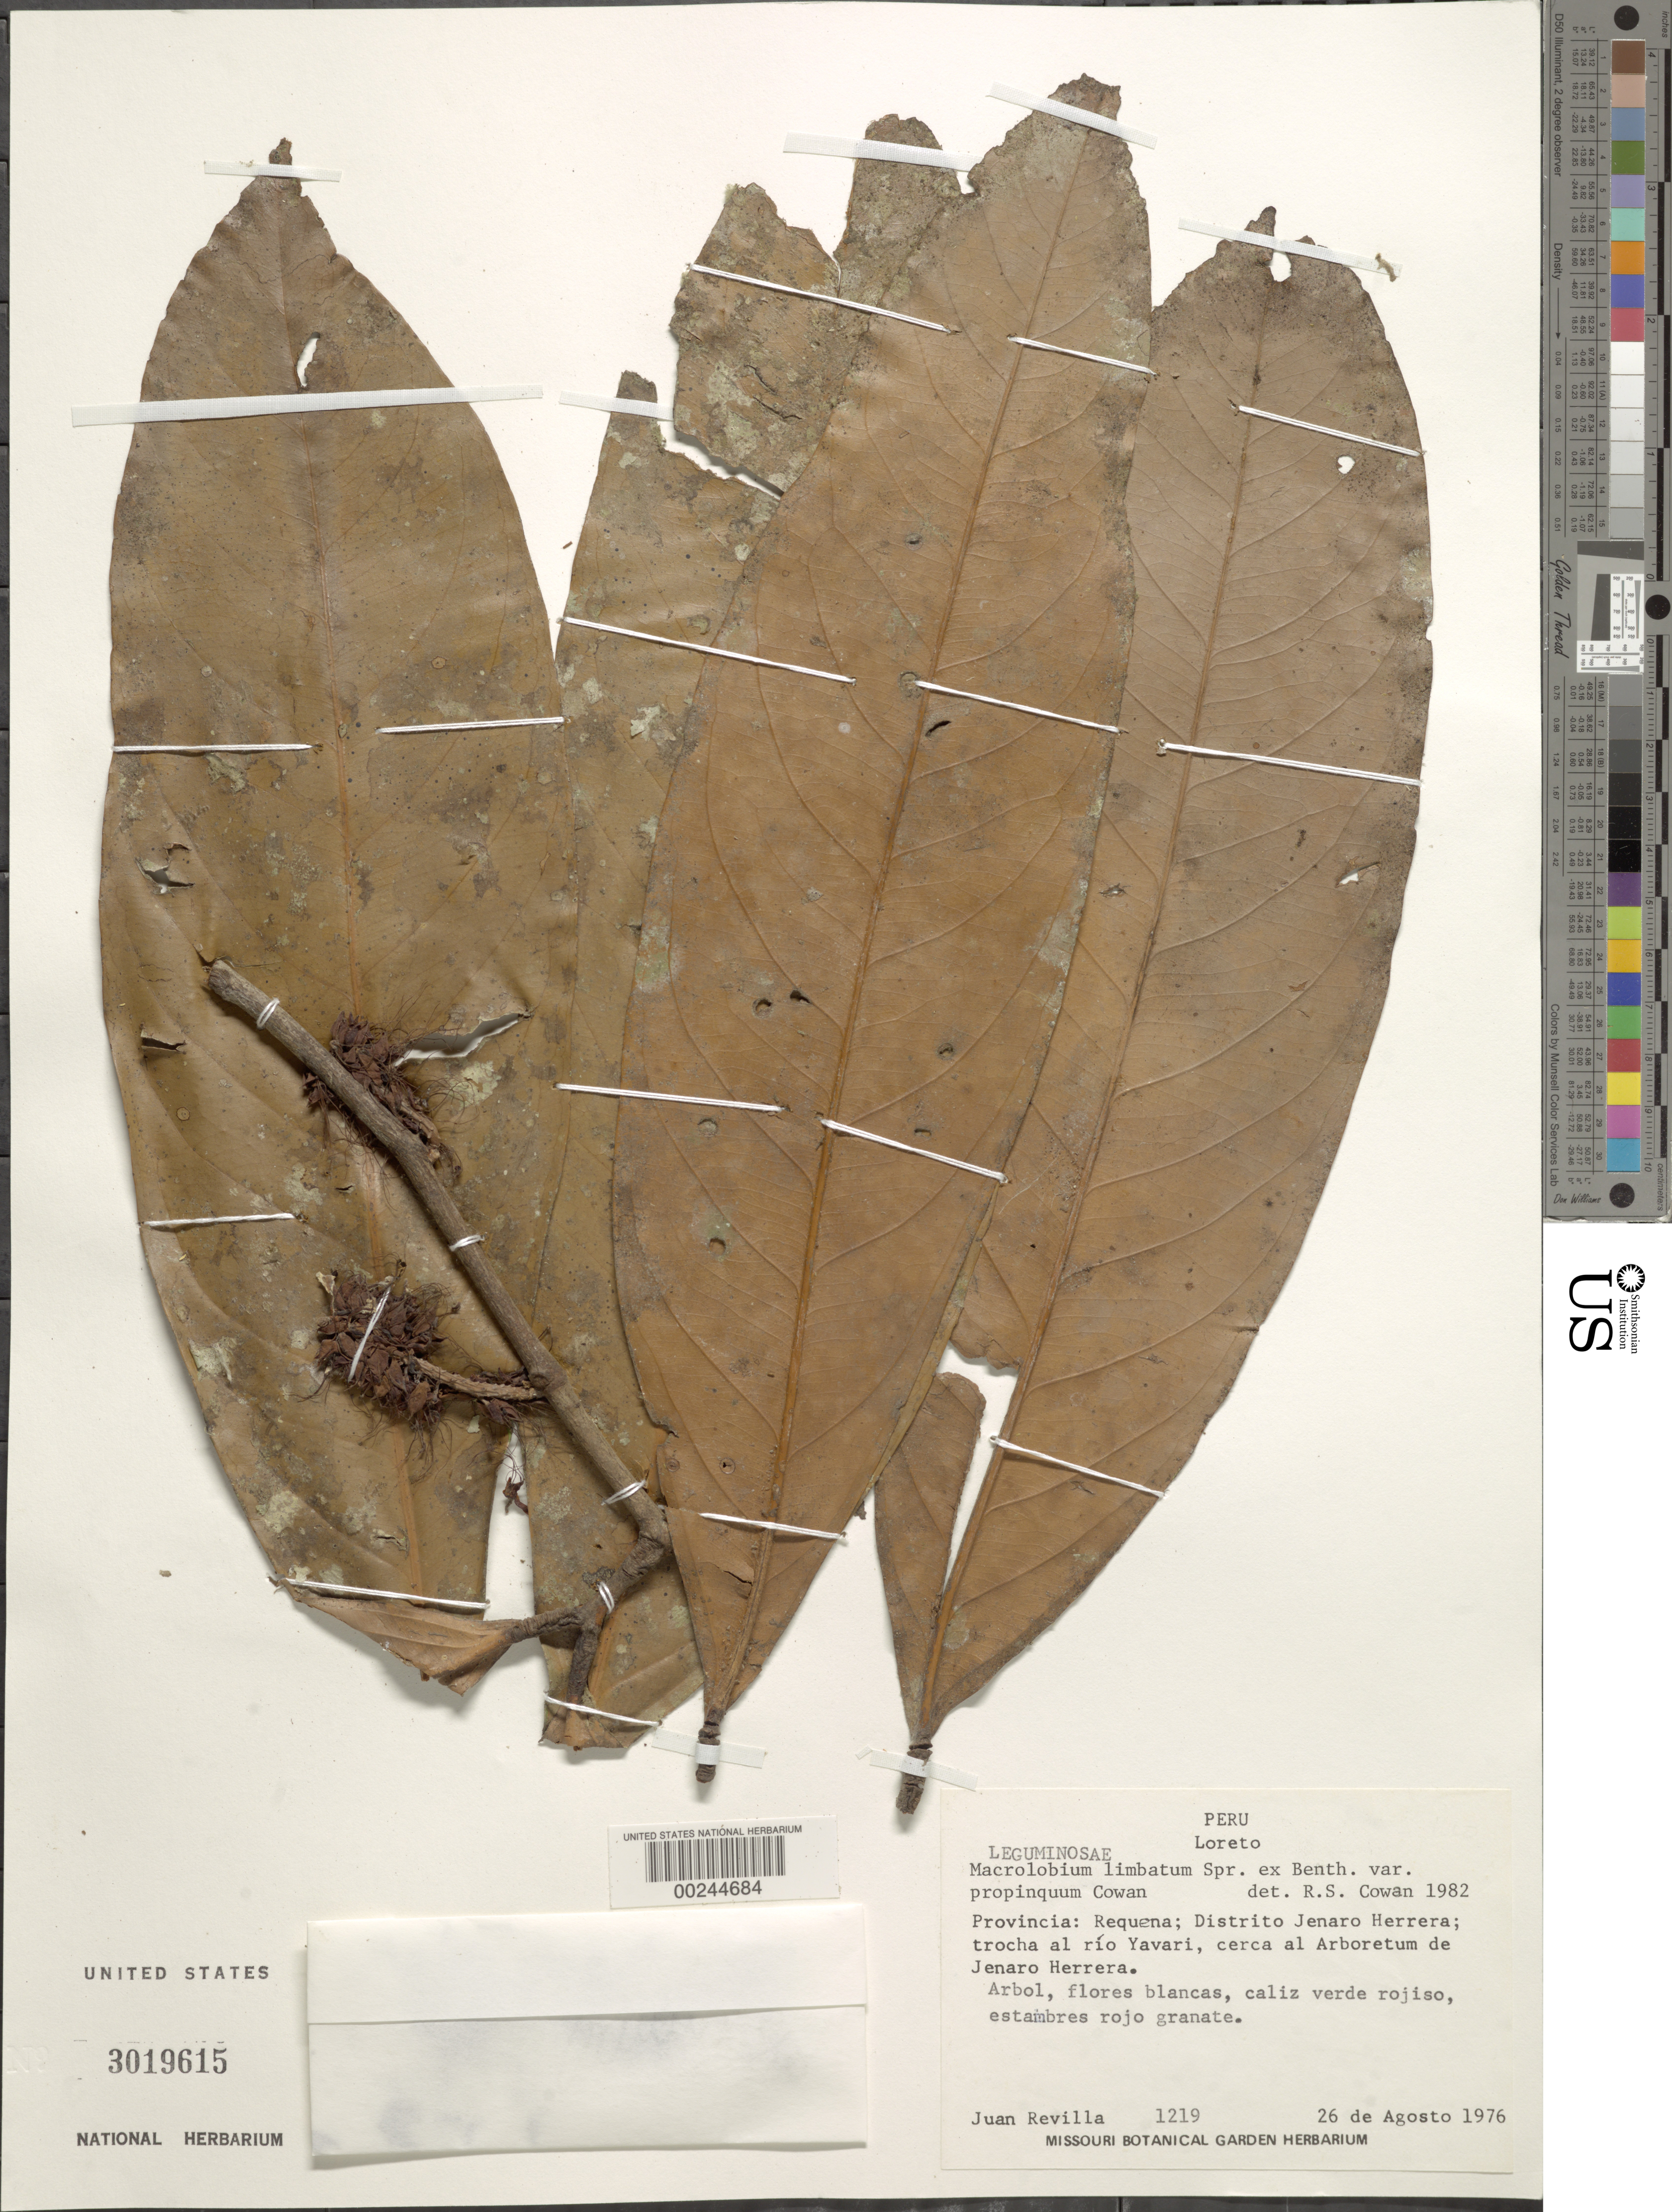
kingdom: Plantae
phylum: Tracheophyta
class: Magnoliopsida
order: Fabales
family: Fabaceae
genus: Macrolobium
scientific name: Macrolobium limbatum var. propinquum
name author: R.S. Cowan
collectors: J. Revilla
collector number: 1219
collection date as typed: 26 Aug 1976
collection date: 1976-08-26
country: Peru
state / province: Loreto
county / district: Requena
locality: Path along rio yavari, near the arboretum de jenaro herrera; distrito jenaro herrera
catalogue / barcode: US 3019615